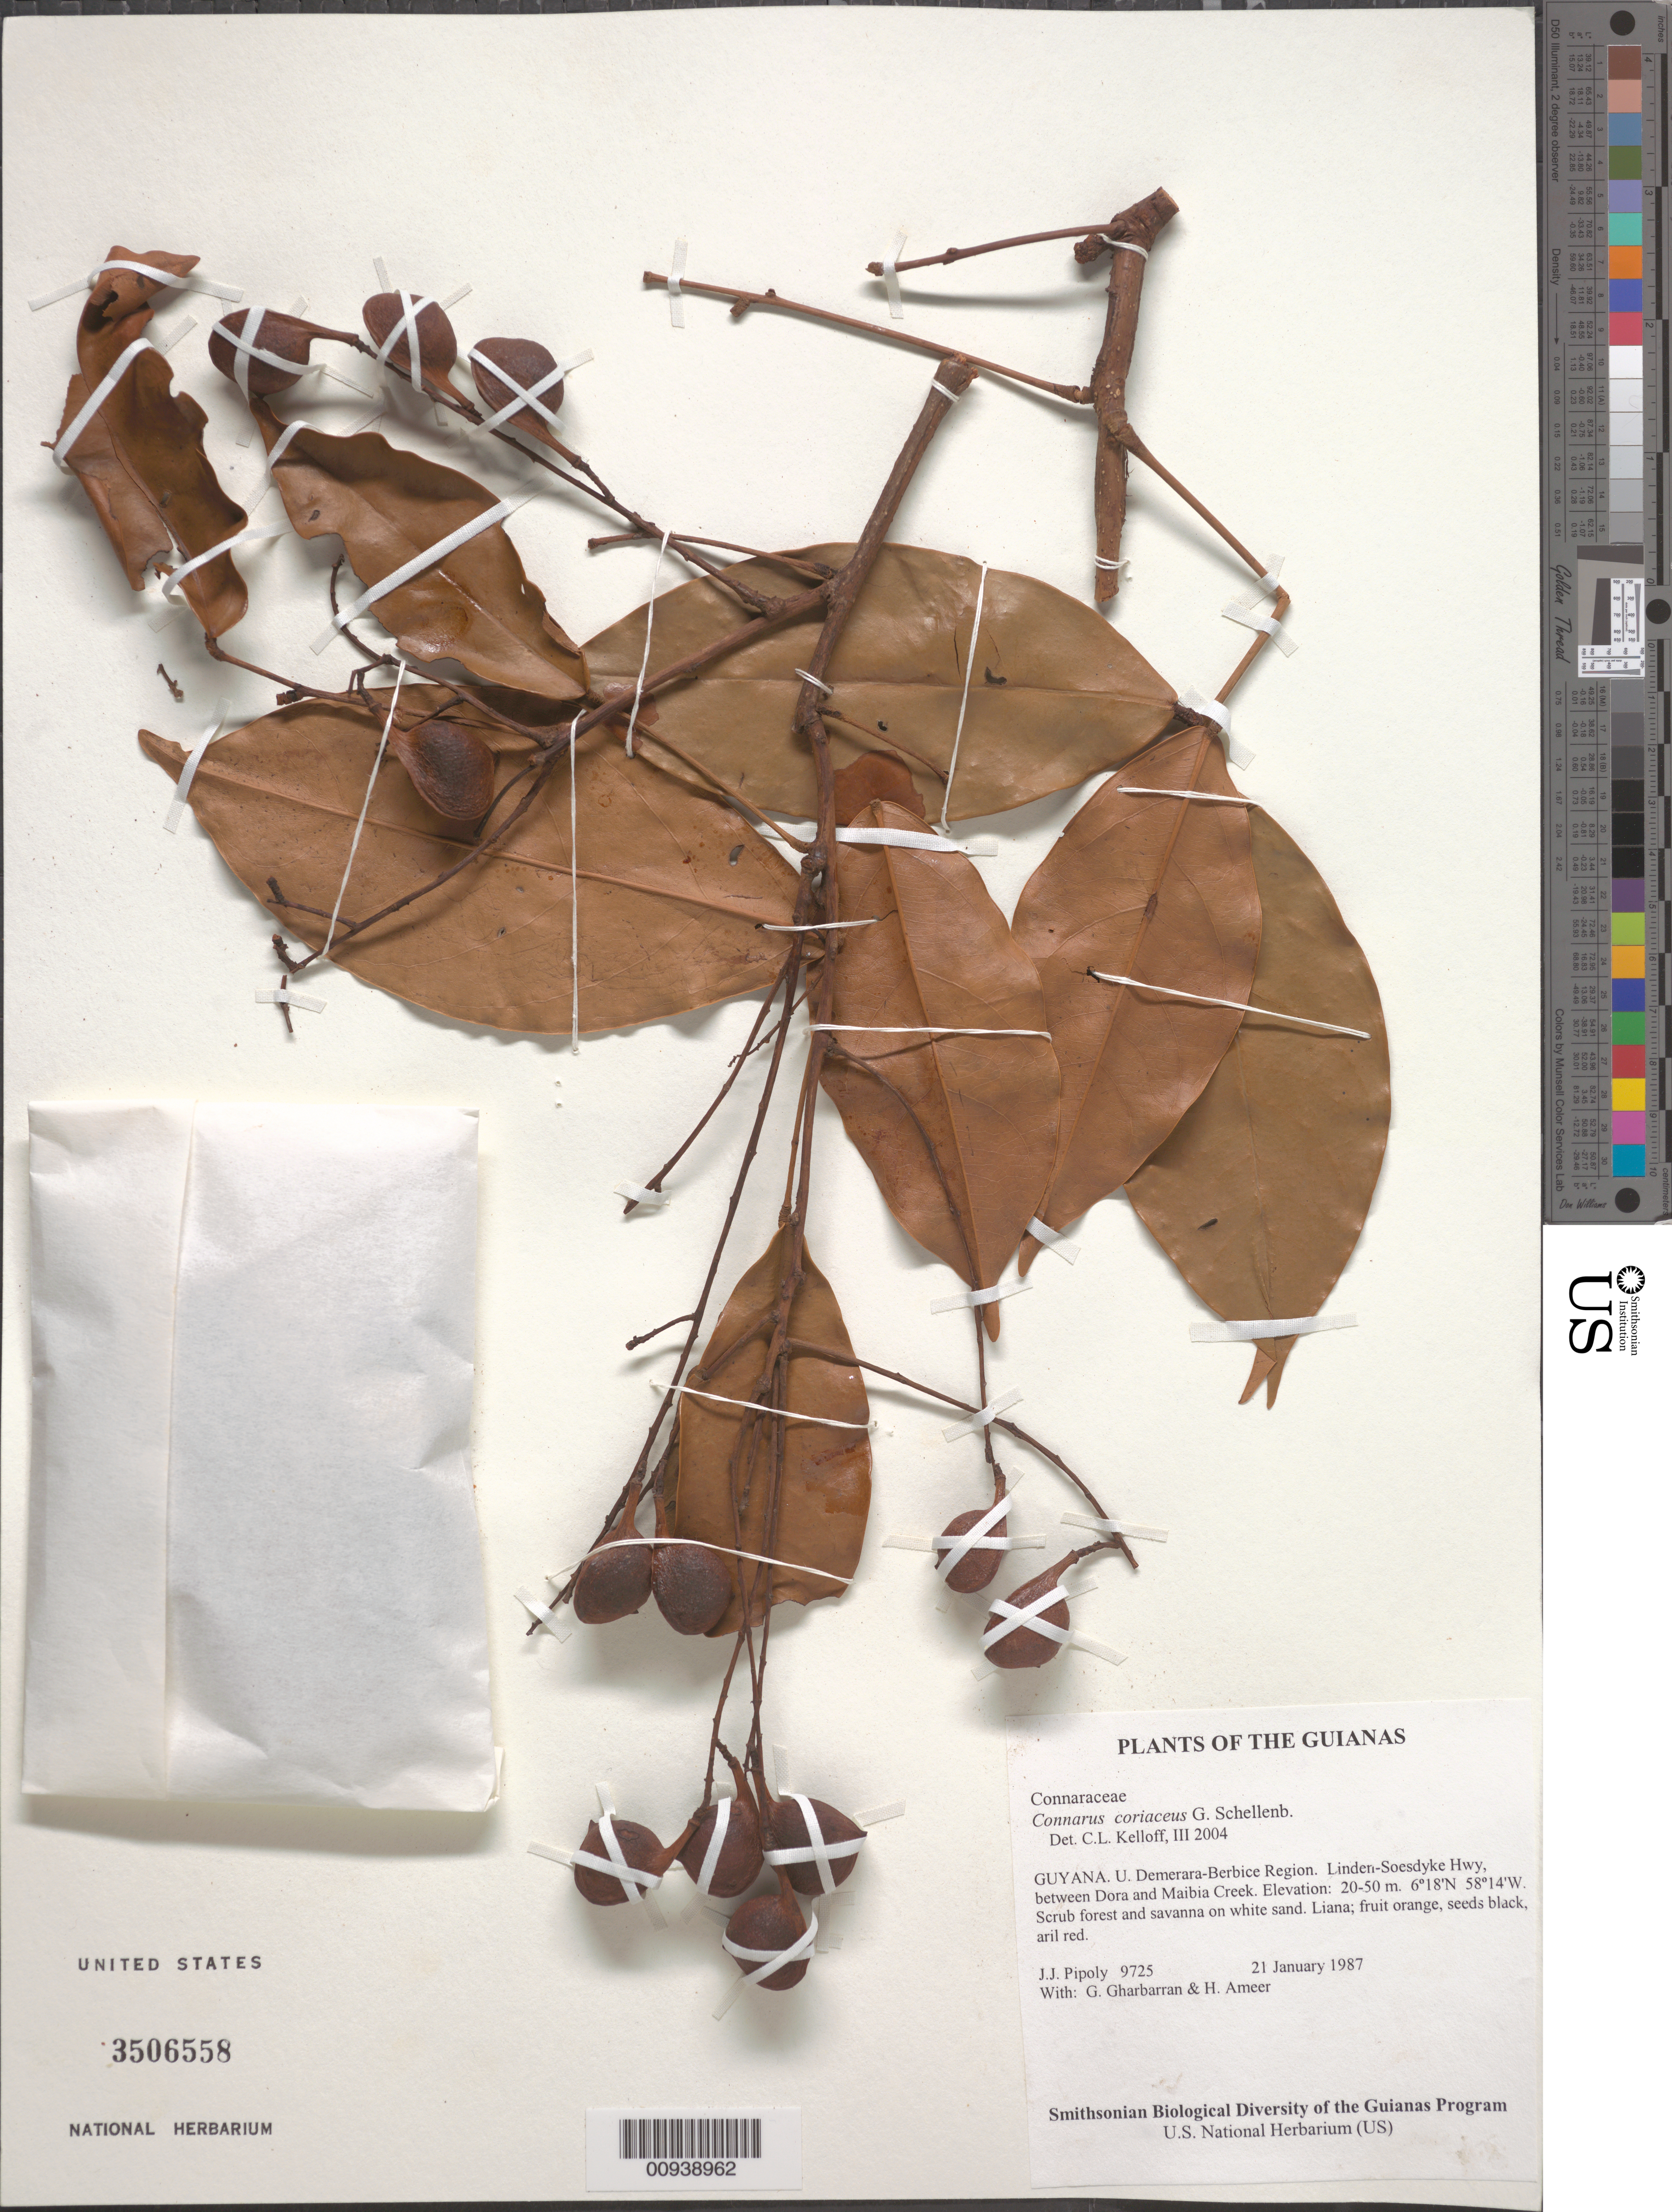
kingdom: Plantae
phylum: Tracheophyta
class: Magnoliopsida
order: Oxalidales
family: Connaraceae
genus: Connarus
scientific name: Connarus coriaceus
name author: G. Schellenb.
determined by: Kelloff, Carol L., (US), Smithsonian Institution - National Museum of Natural History (UNITED STATES)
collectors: J. J. Pipoly, G. Gharbarran & H. Ameer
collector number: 9725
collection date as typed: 21 January 1987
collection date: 1987-01-21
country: Guyana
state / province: U. Demerara-Berbice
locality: Linden-Soesdyke Hwy, between Dora and Maibia Creek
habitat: Scrub forest and savanna on white sand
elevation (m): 20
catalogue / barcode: US 3506558